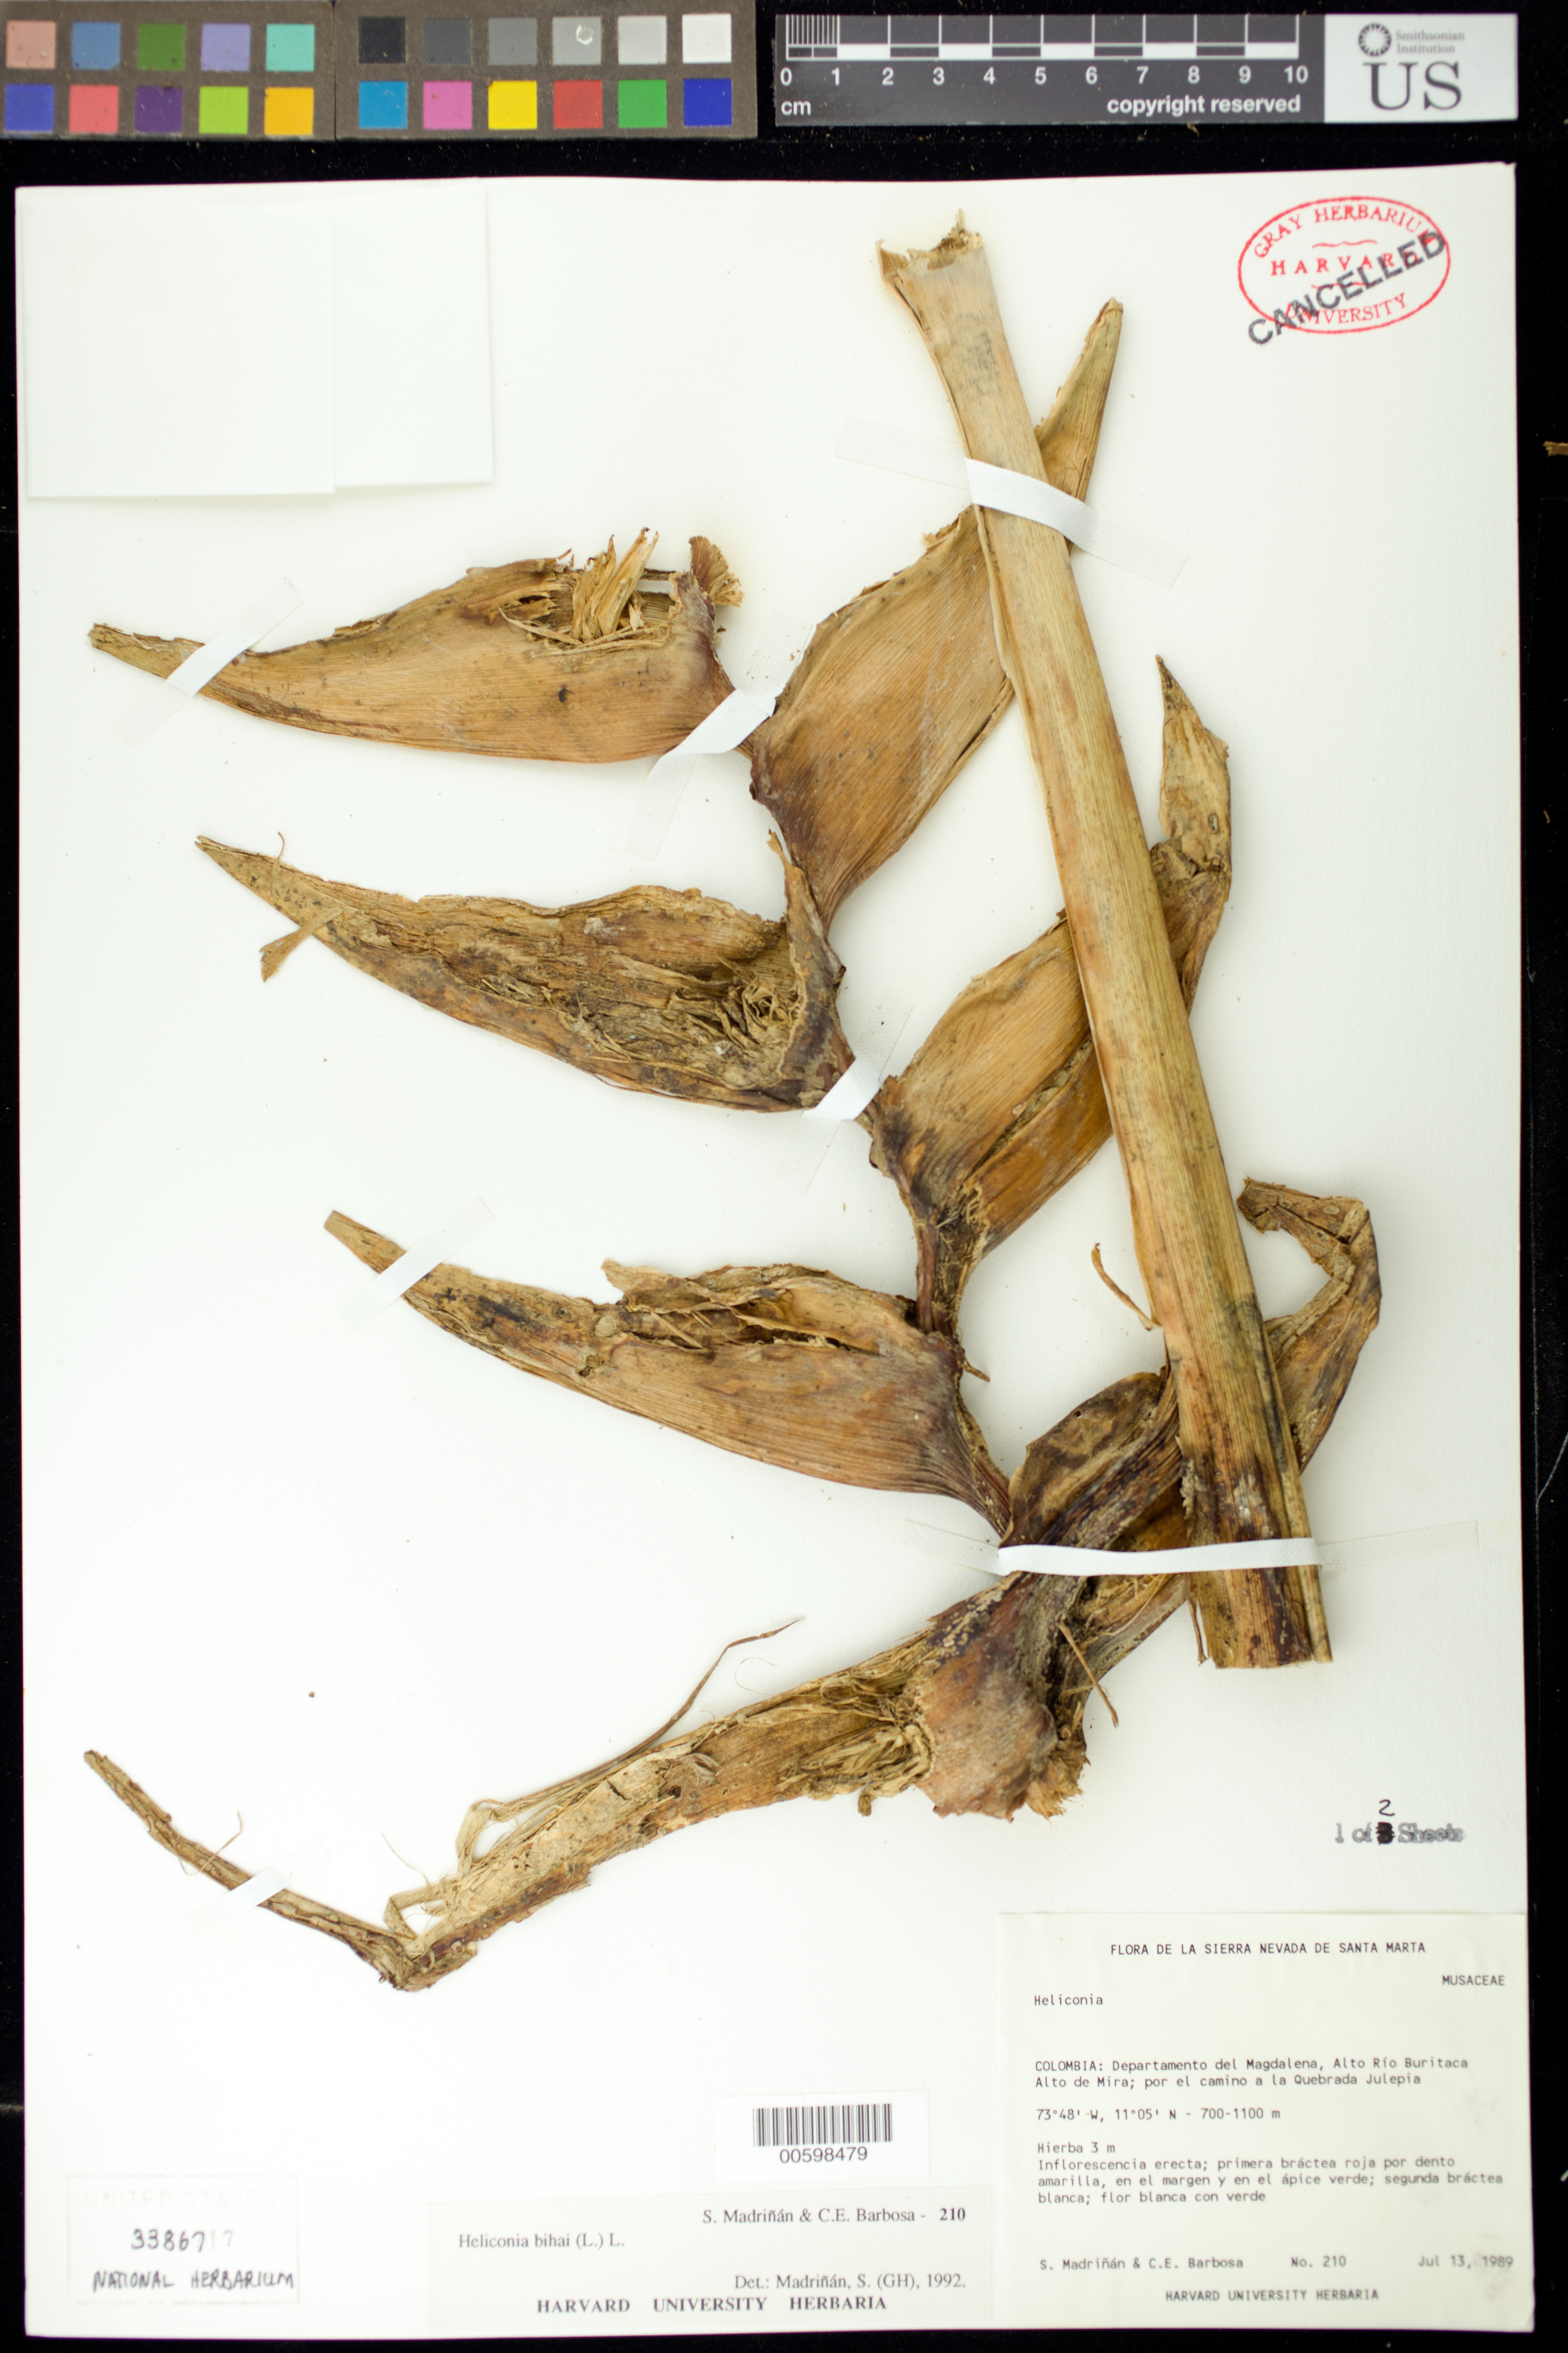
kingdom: Plantae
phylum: Tracheophyta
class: Liliopsida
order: Zingiberales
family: Heliconiaceae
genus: Heliconia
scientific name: Heliconia bihai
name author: (L.) L.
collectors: S. Madriñán & C. E. Barbosa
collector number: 210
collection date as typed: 13 Jul 1989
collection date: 1989-07-13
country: Colombia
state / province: Magdalena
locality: Alto Rio buritaca Alto de Mira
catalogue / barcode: US 3386717